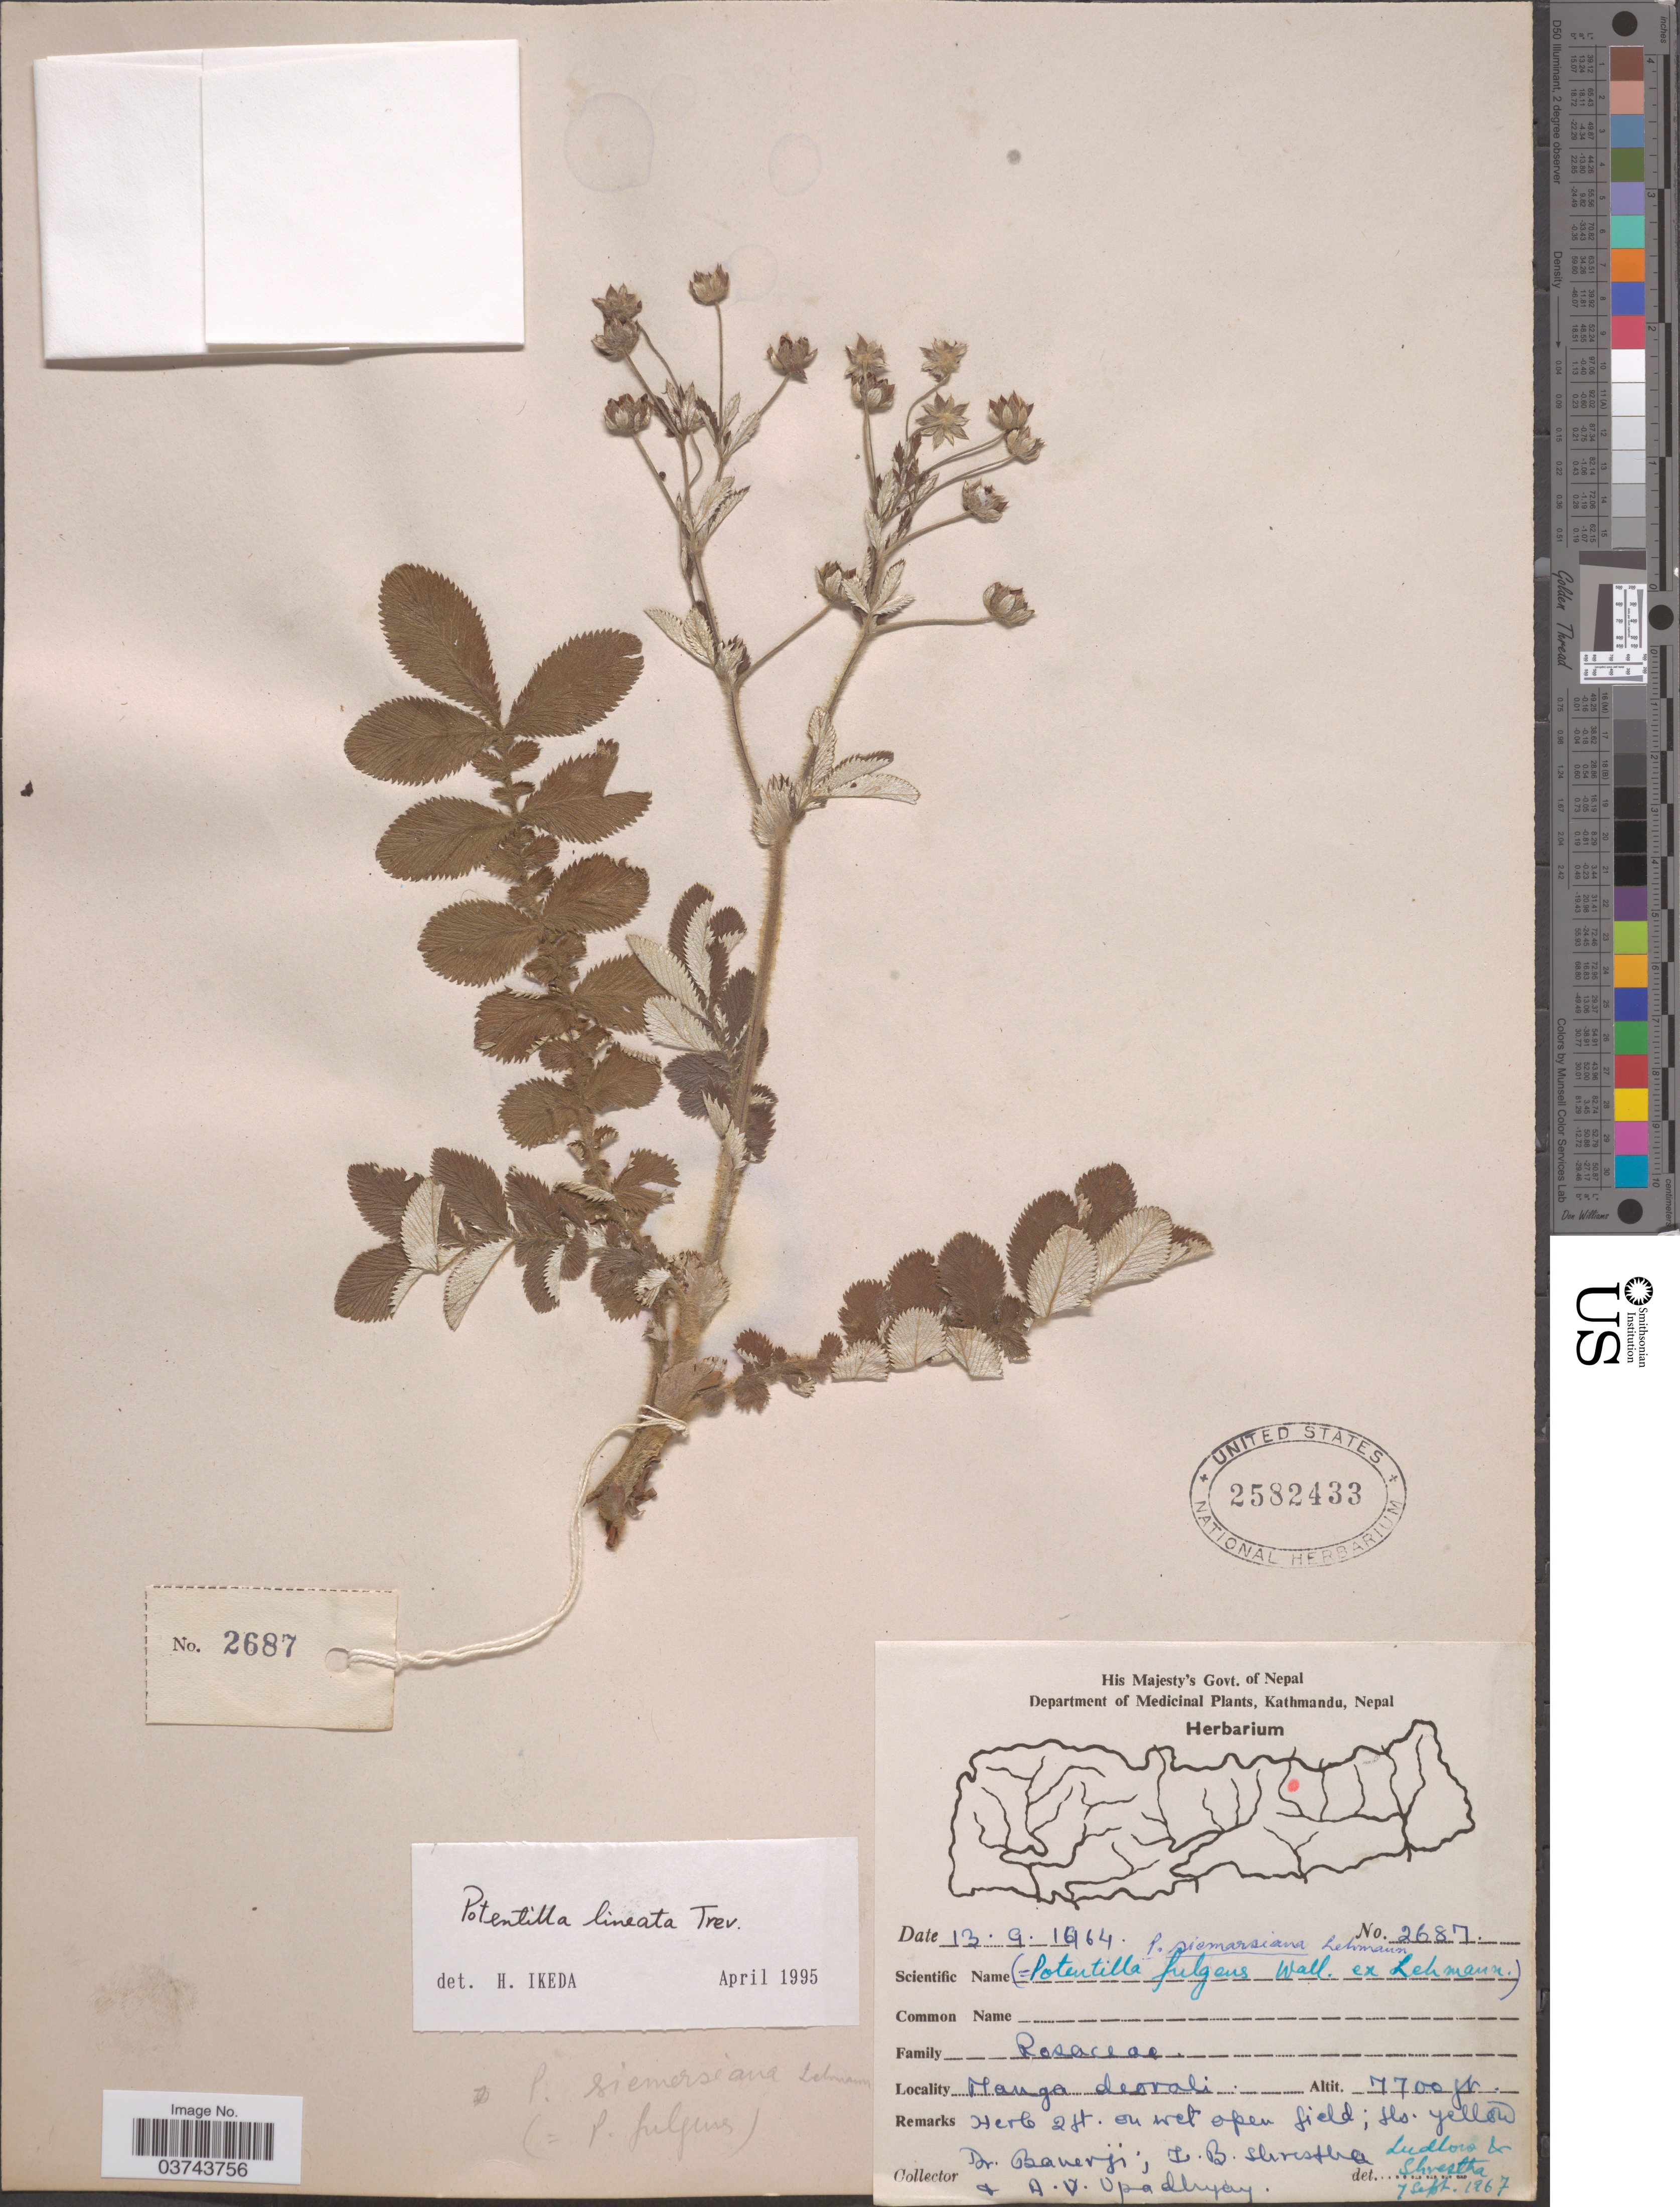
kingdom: Plantae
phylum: Tracheophyta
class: Magnoliopsida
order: Rosales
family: Rosaceae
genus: Potentilla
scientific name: Potentilla lineata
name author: Trevir.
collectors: -. Banerji, T. B. Shrestha & A. V. Upadhyay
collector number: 2687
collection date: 1964-09-13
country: Nepal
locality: Manga deorali.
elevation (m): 2347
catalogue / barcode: US 2582433